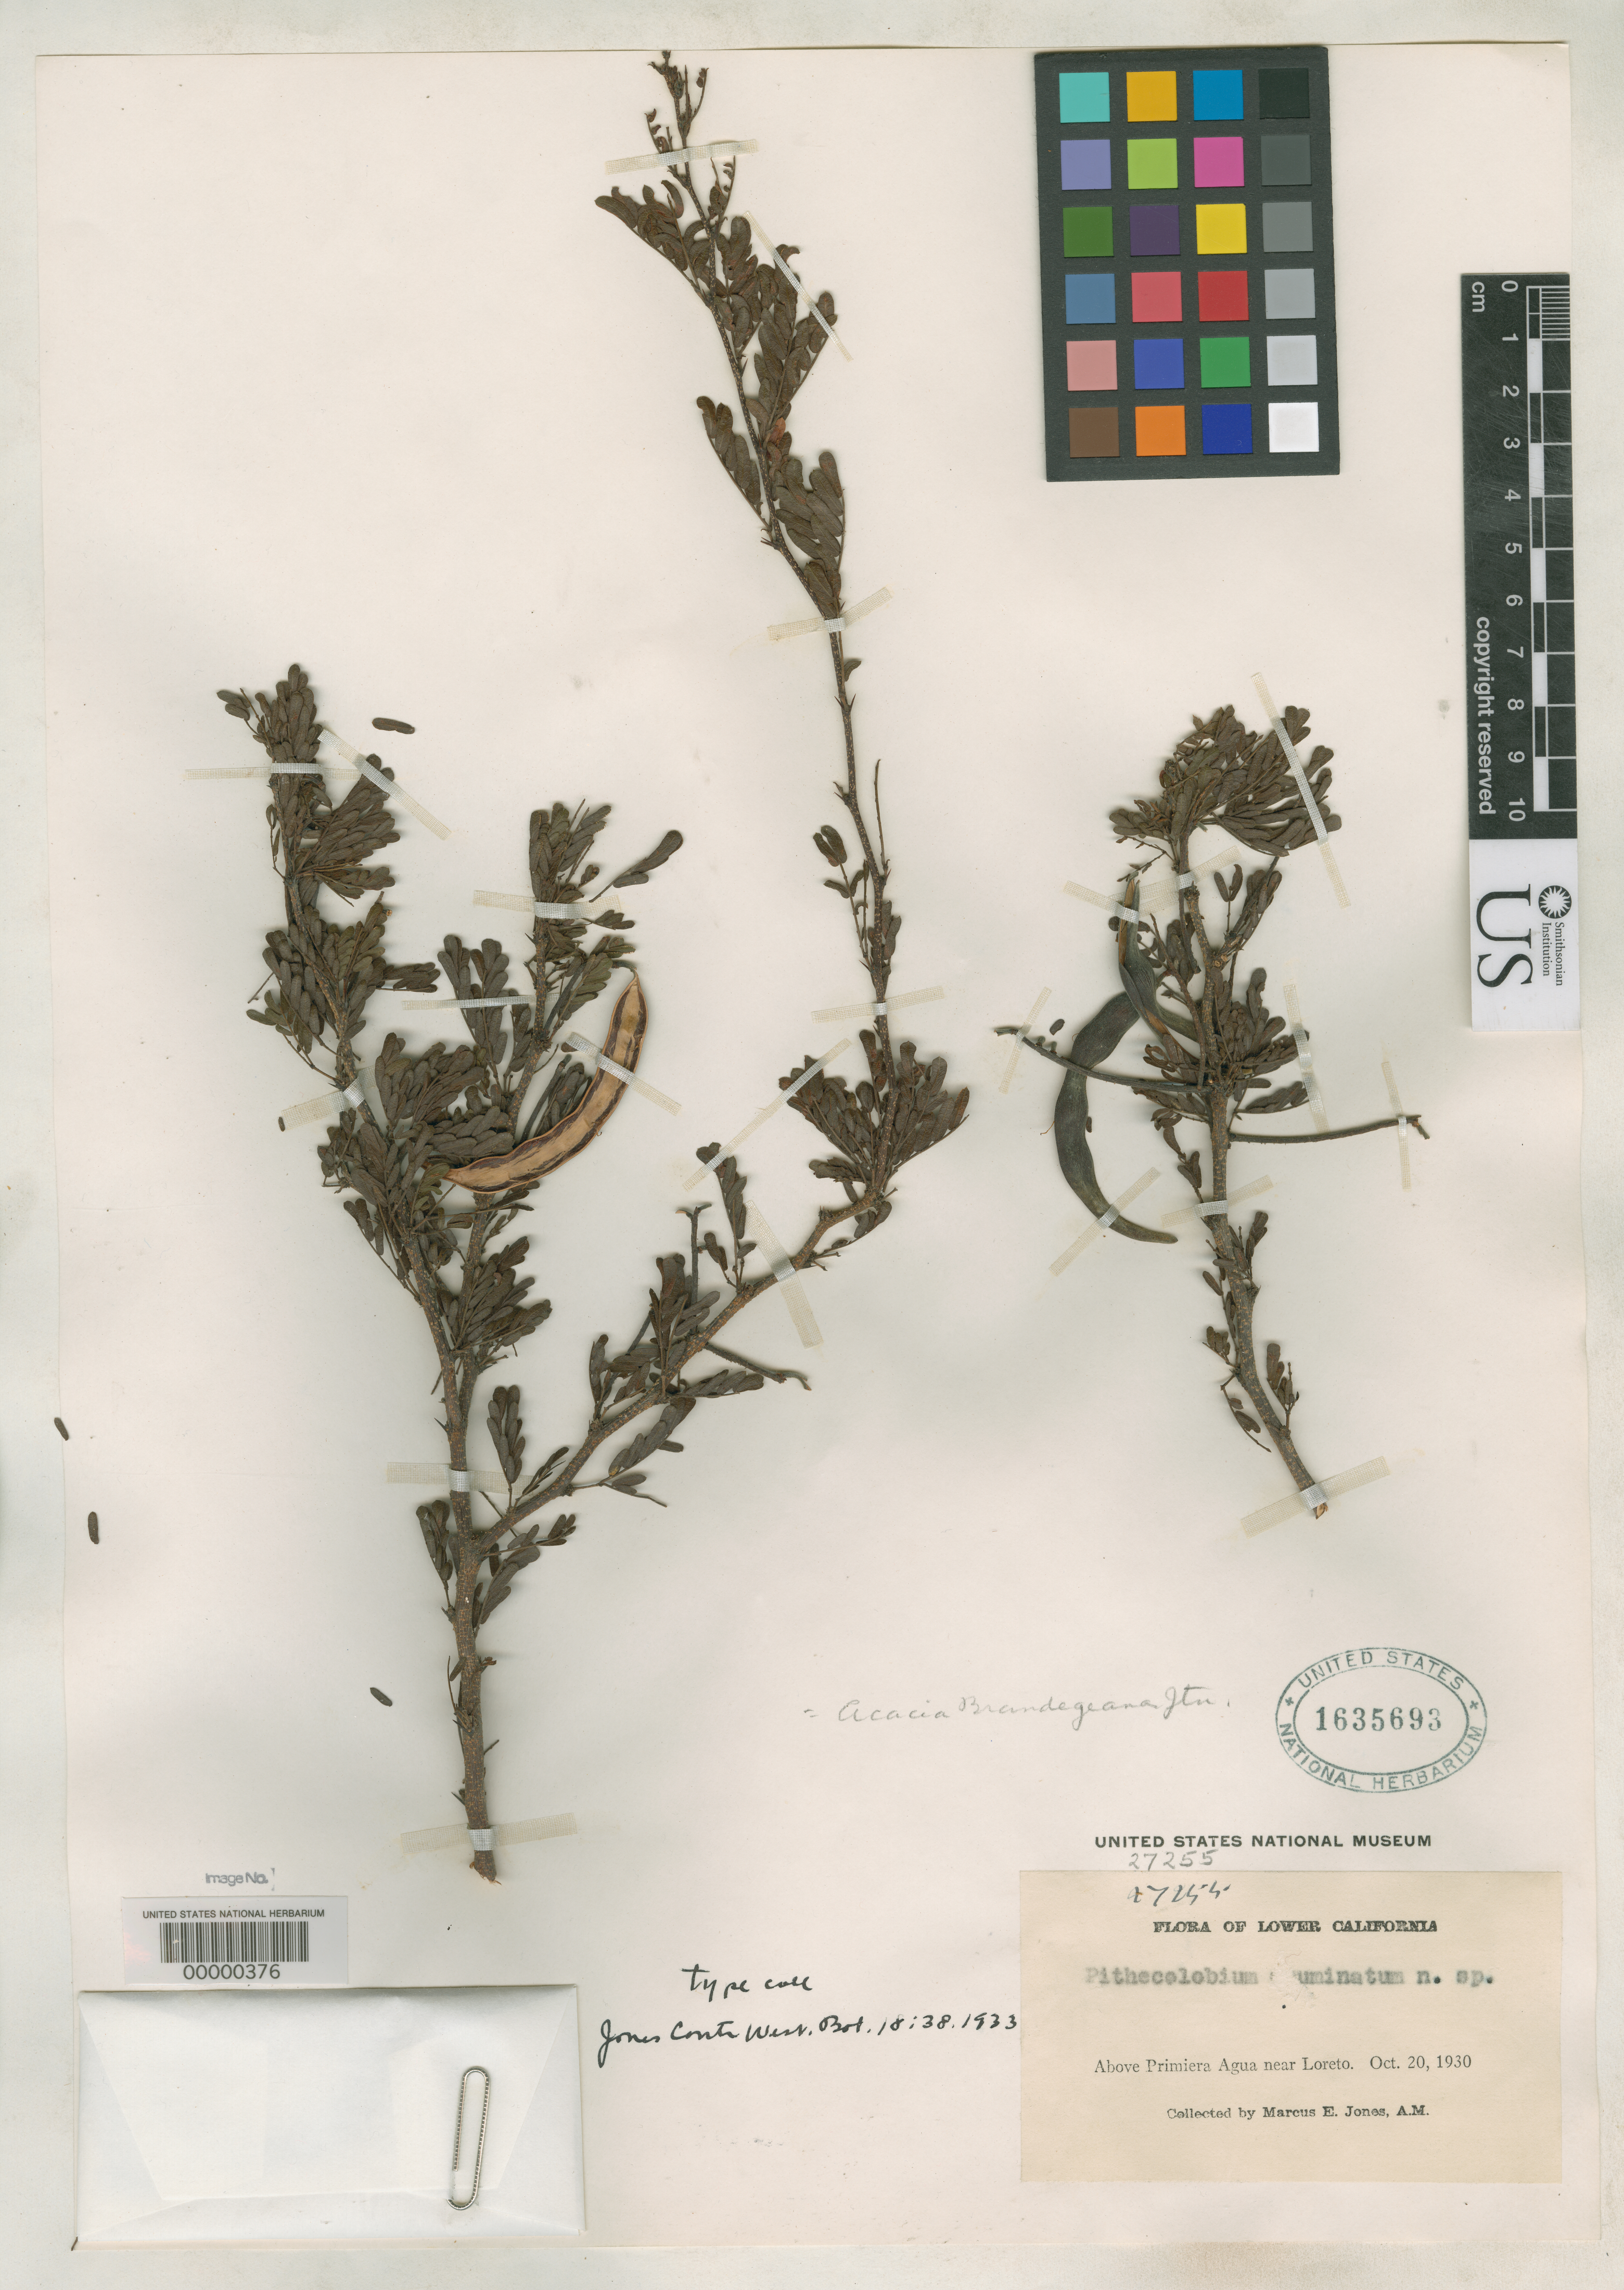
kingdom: Plantae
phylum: Tracheophyta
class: Magnoliopsida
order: Fabales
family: Fabaceae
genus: Pithecellobium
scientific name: Pithecellobium acuminatum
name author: M.E. Jones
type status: Isotype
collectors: M. E. Jones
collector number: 27255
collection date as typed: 20 Oct 1930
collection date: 1930-10-20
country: Mexico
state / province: Baja California Sur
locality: Above Primiera Agua, near Loreto.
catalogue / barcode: US 1635693